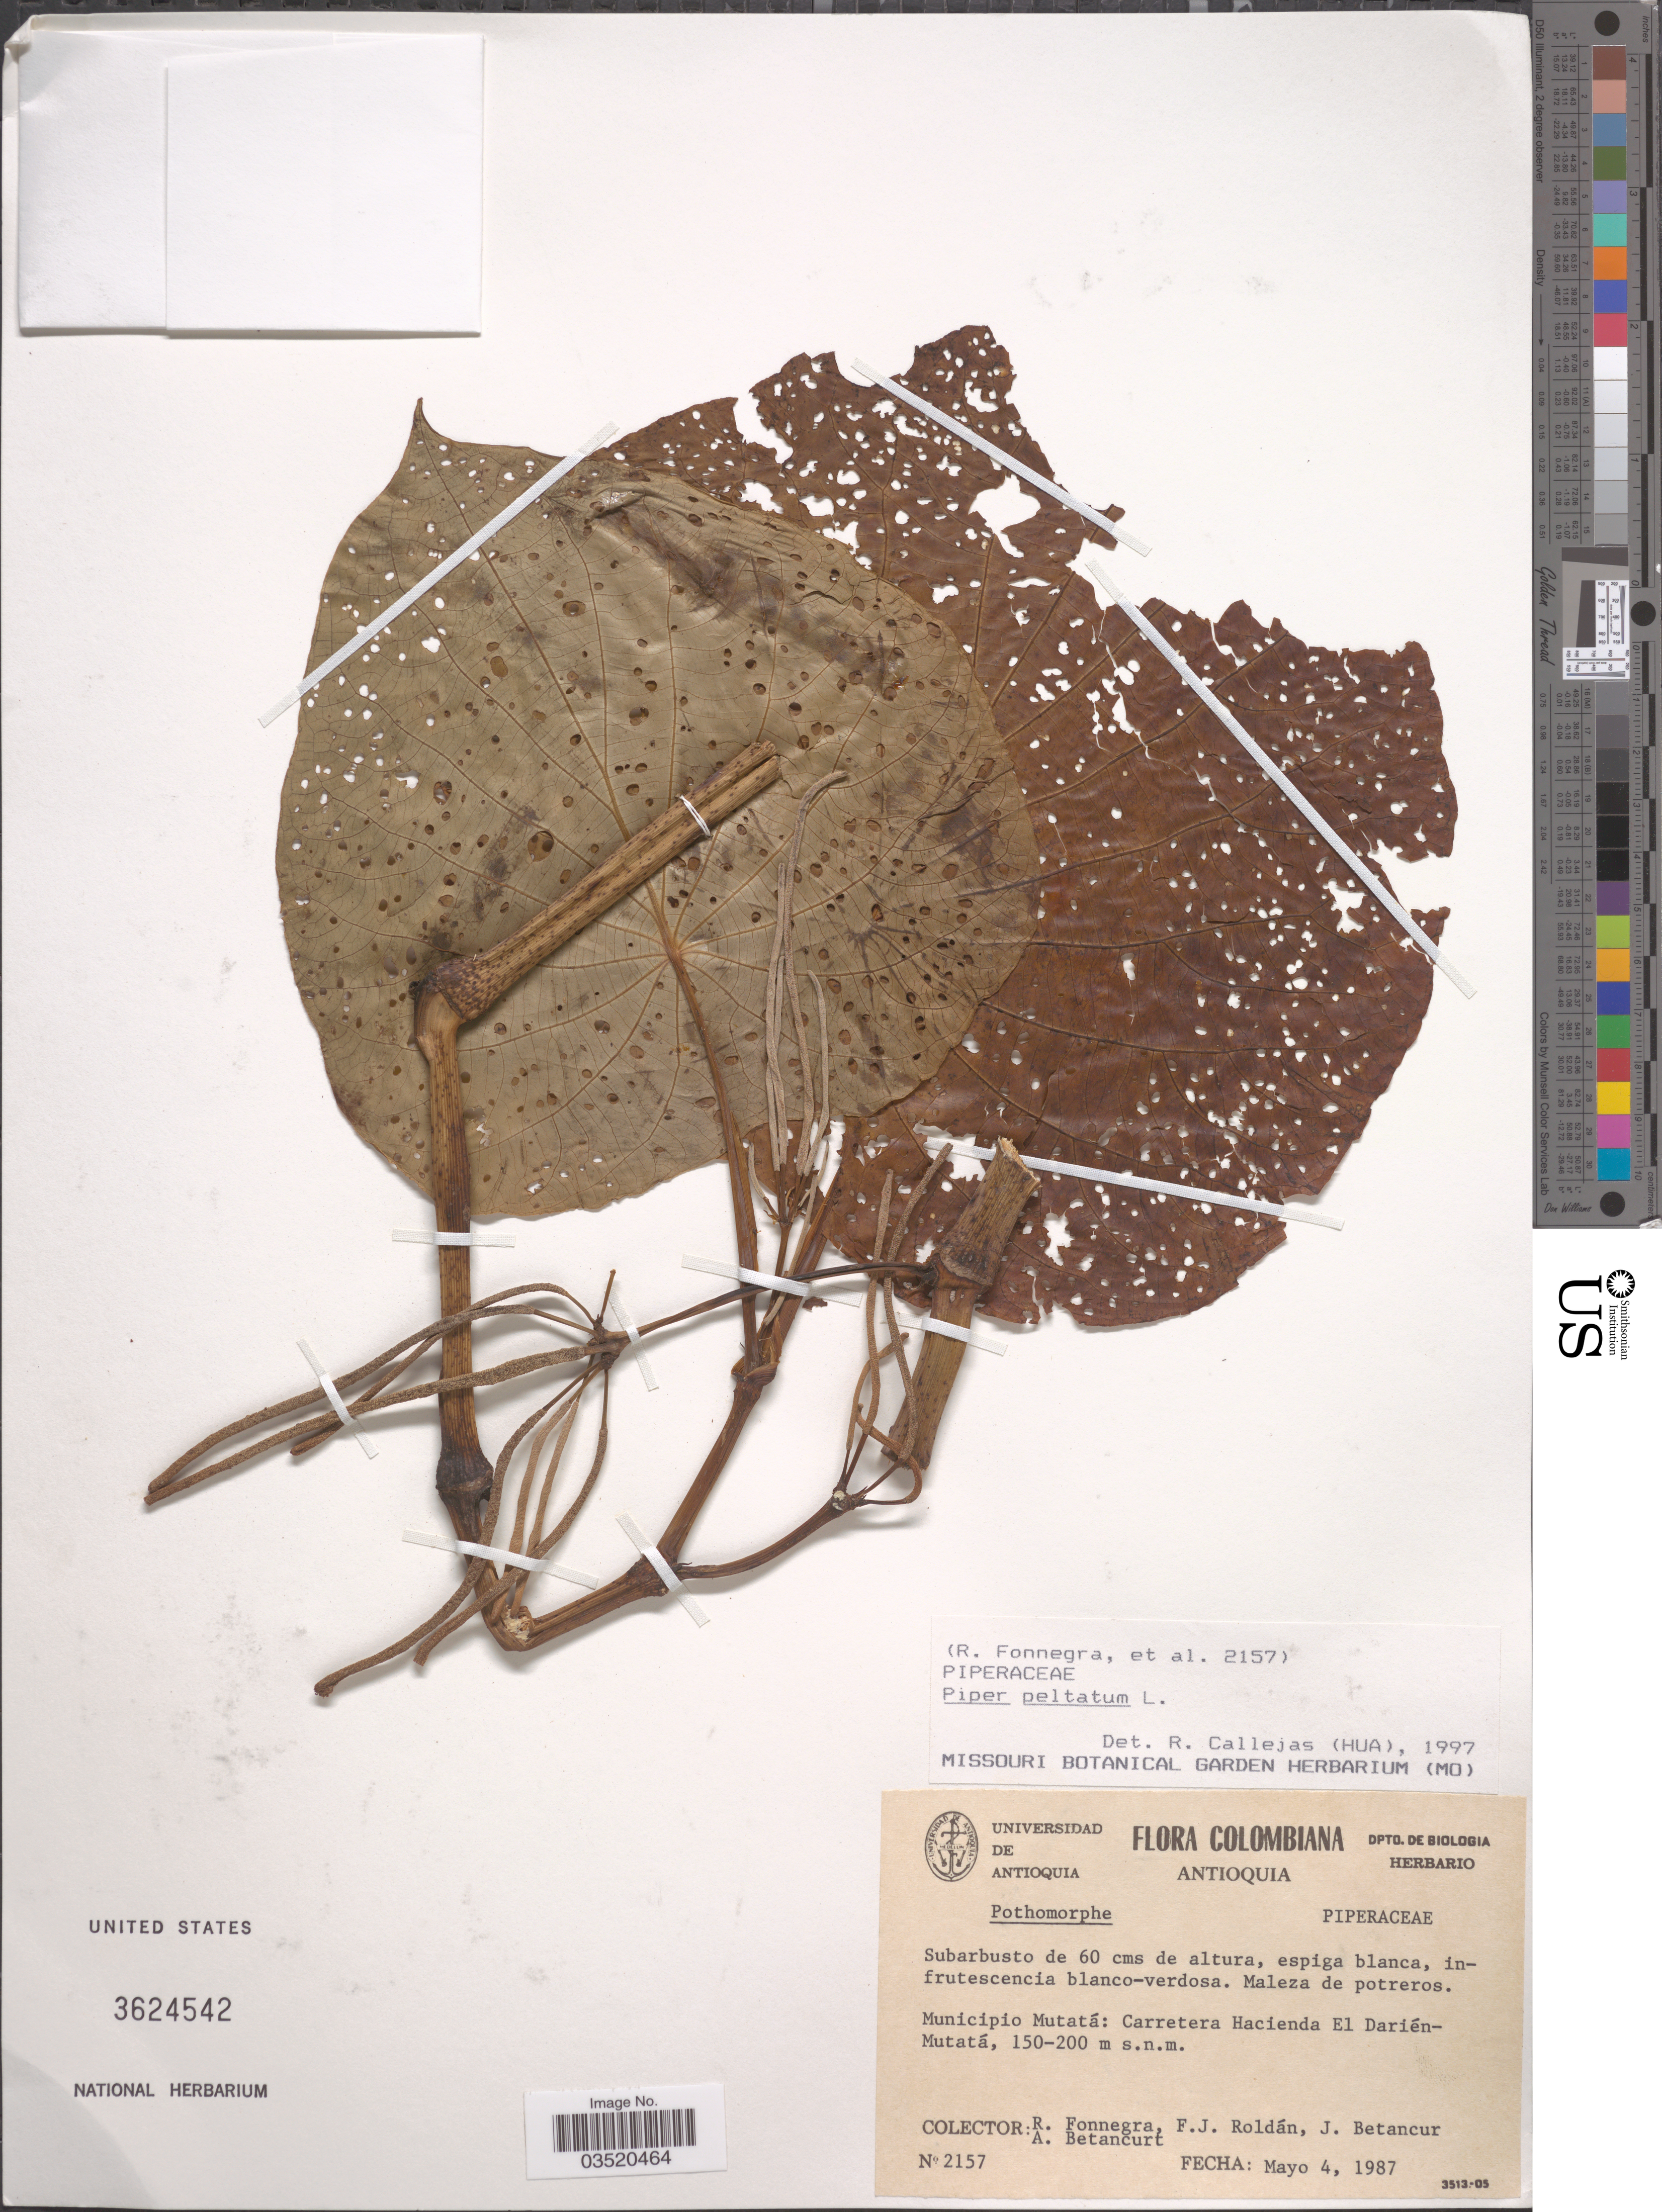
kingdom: Plantae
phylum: Tracheophyta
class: Magnoliopsida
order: Piperales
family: Piperaceae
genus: Piper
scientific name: Piper peltatum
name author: L.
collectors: R. Fonnegra, F. J. Roldán, J. Betancur & A. Betancurt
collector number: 2157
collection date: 1987-05-04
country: Colombia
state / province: Antioquia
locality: Municipio Mutatá: Carretera Hacienda El Darién-Mutatá.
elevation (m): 150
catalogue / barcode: US 3624542